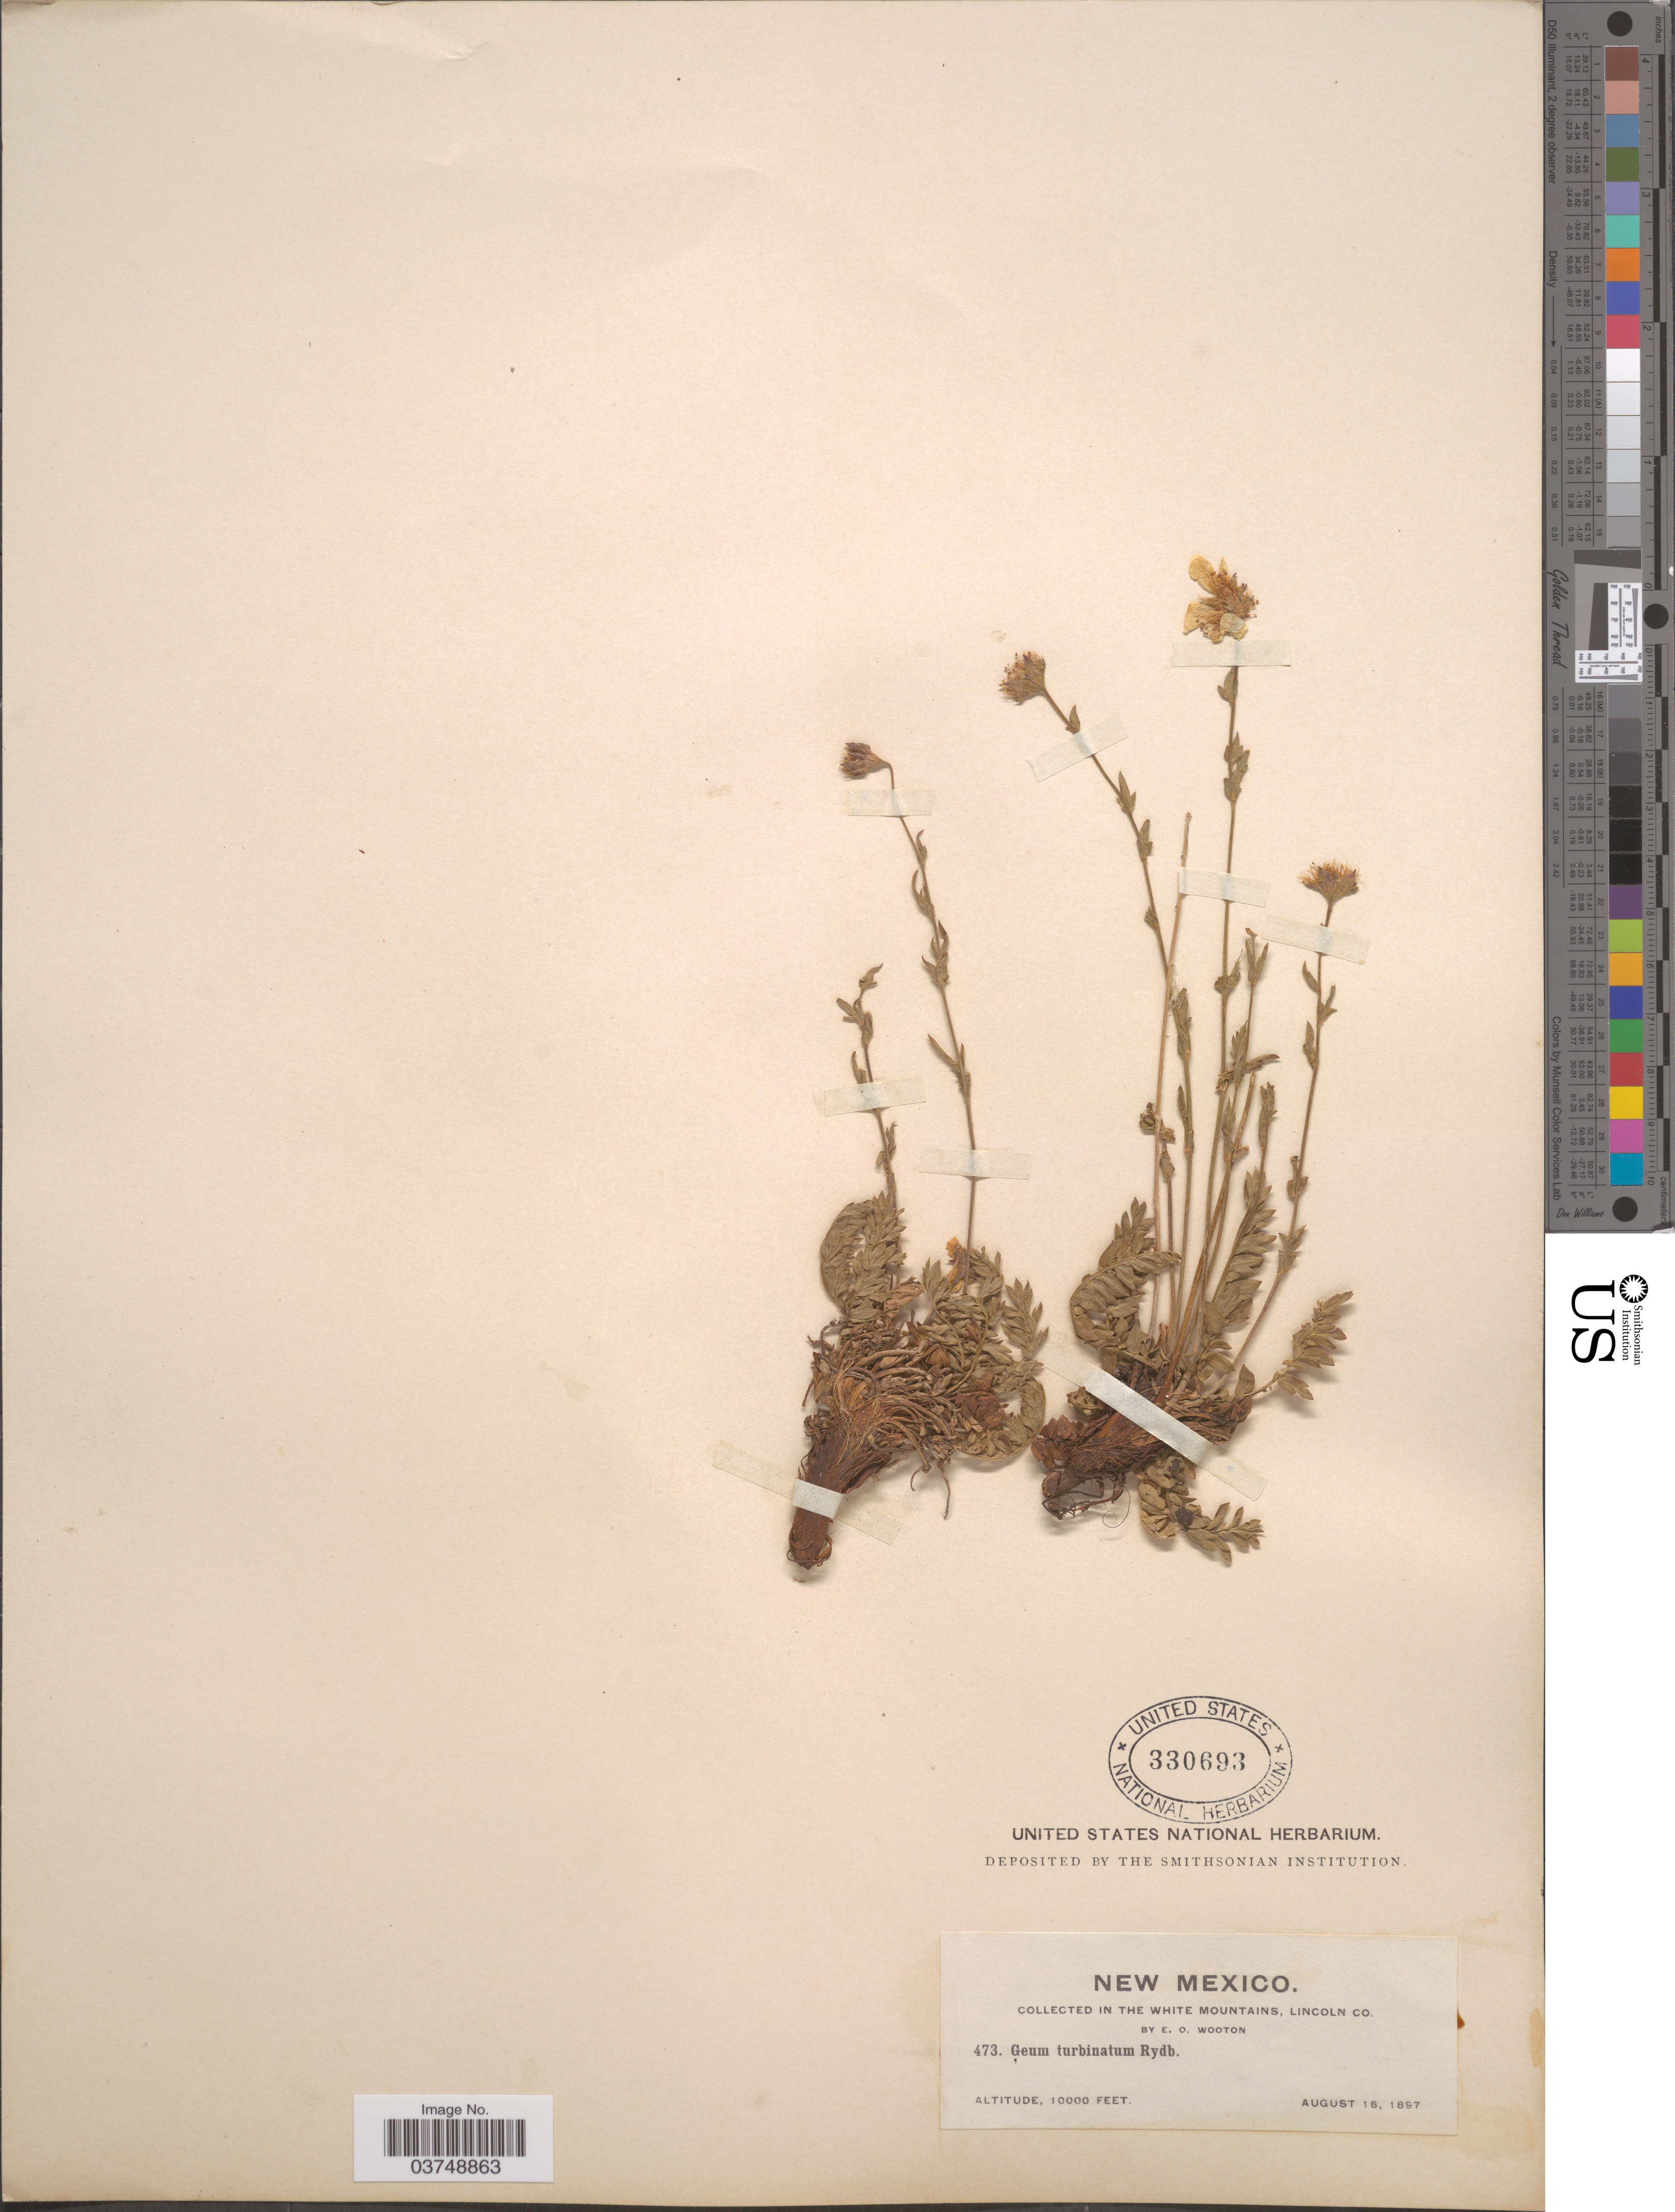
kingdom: Plantae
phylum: Tracheophyta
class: Magnoliopsida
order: Rosales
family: Rosaceae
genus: Geum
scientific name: Geum rossii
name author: (R. Br.) Ser.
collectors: E. O. Wooton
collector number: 473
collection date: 1897-08-16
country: United States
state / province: New Mexico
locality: In the White Mountains, Lincoln Co.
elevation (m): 3048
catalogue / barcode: US 330693